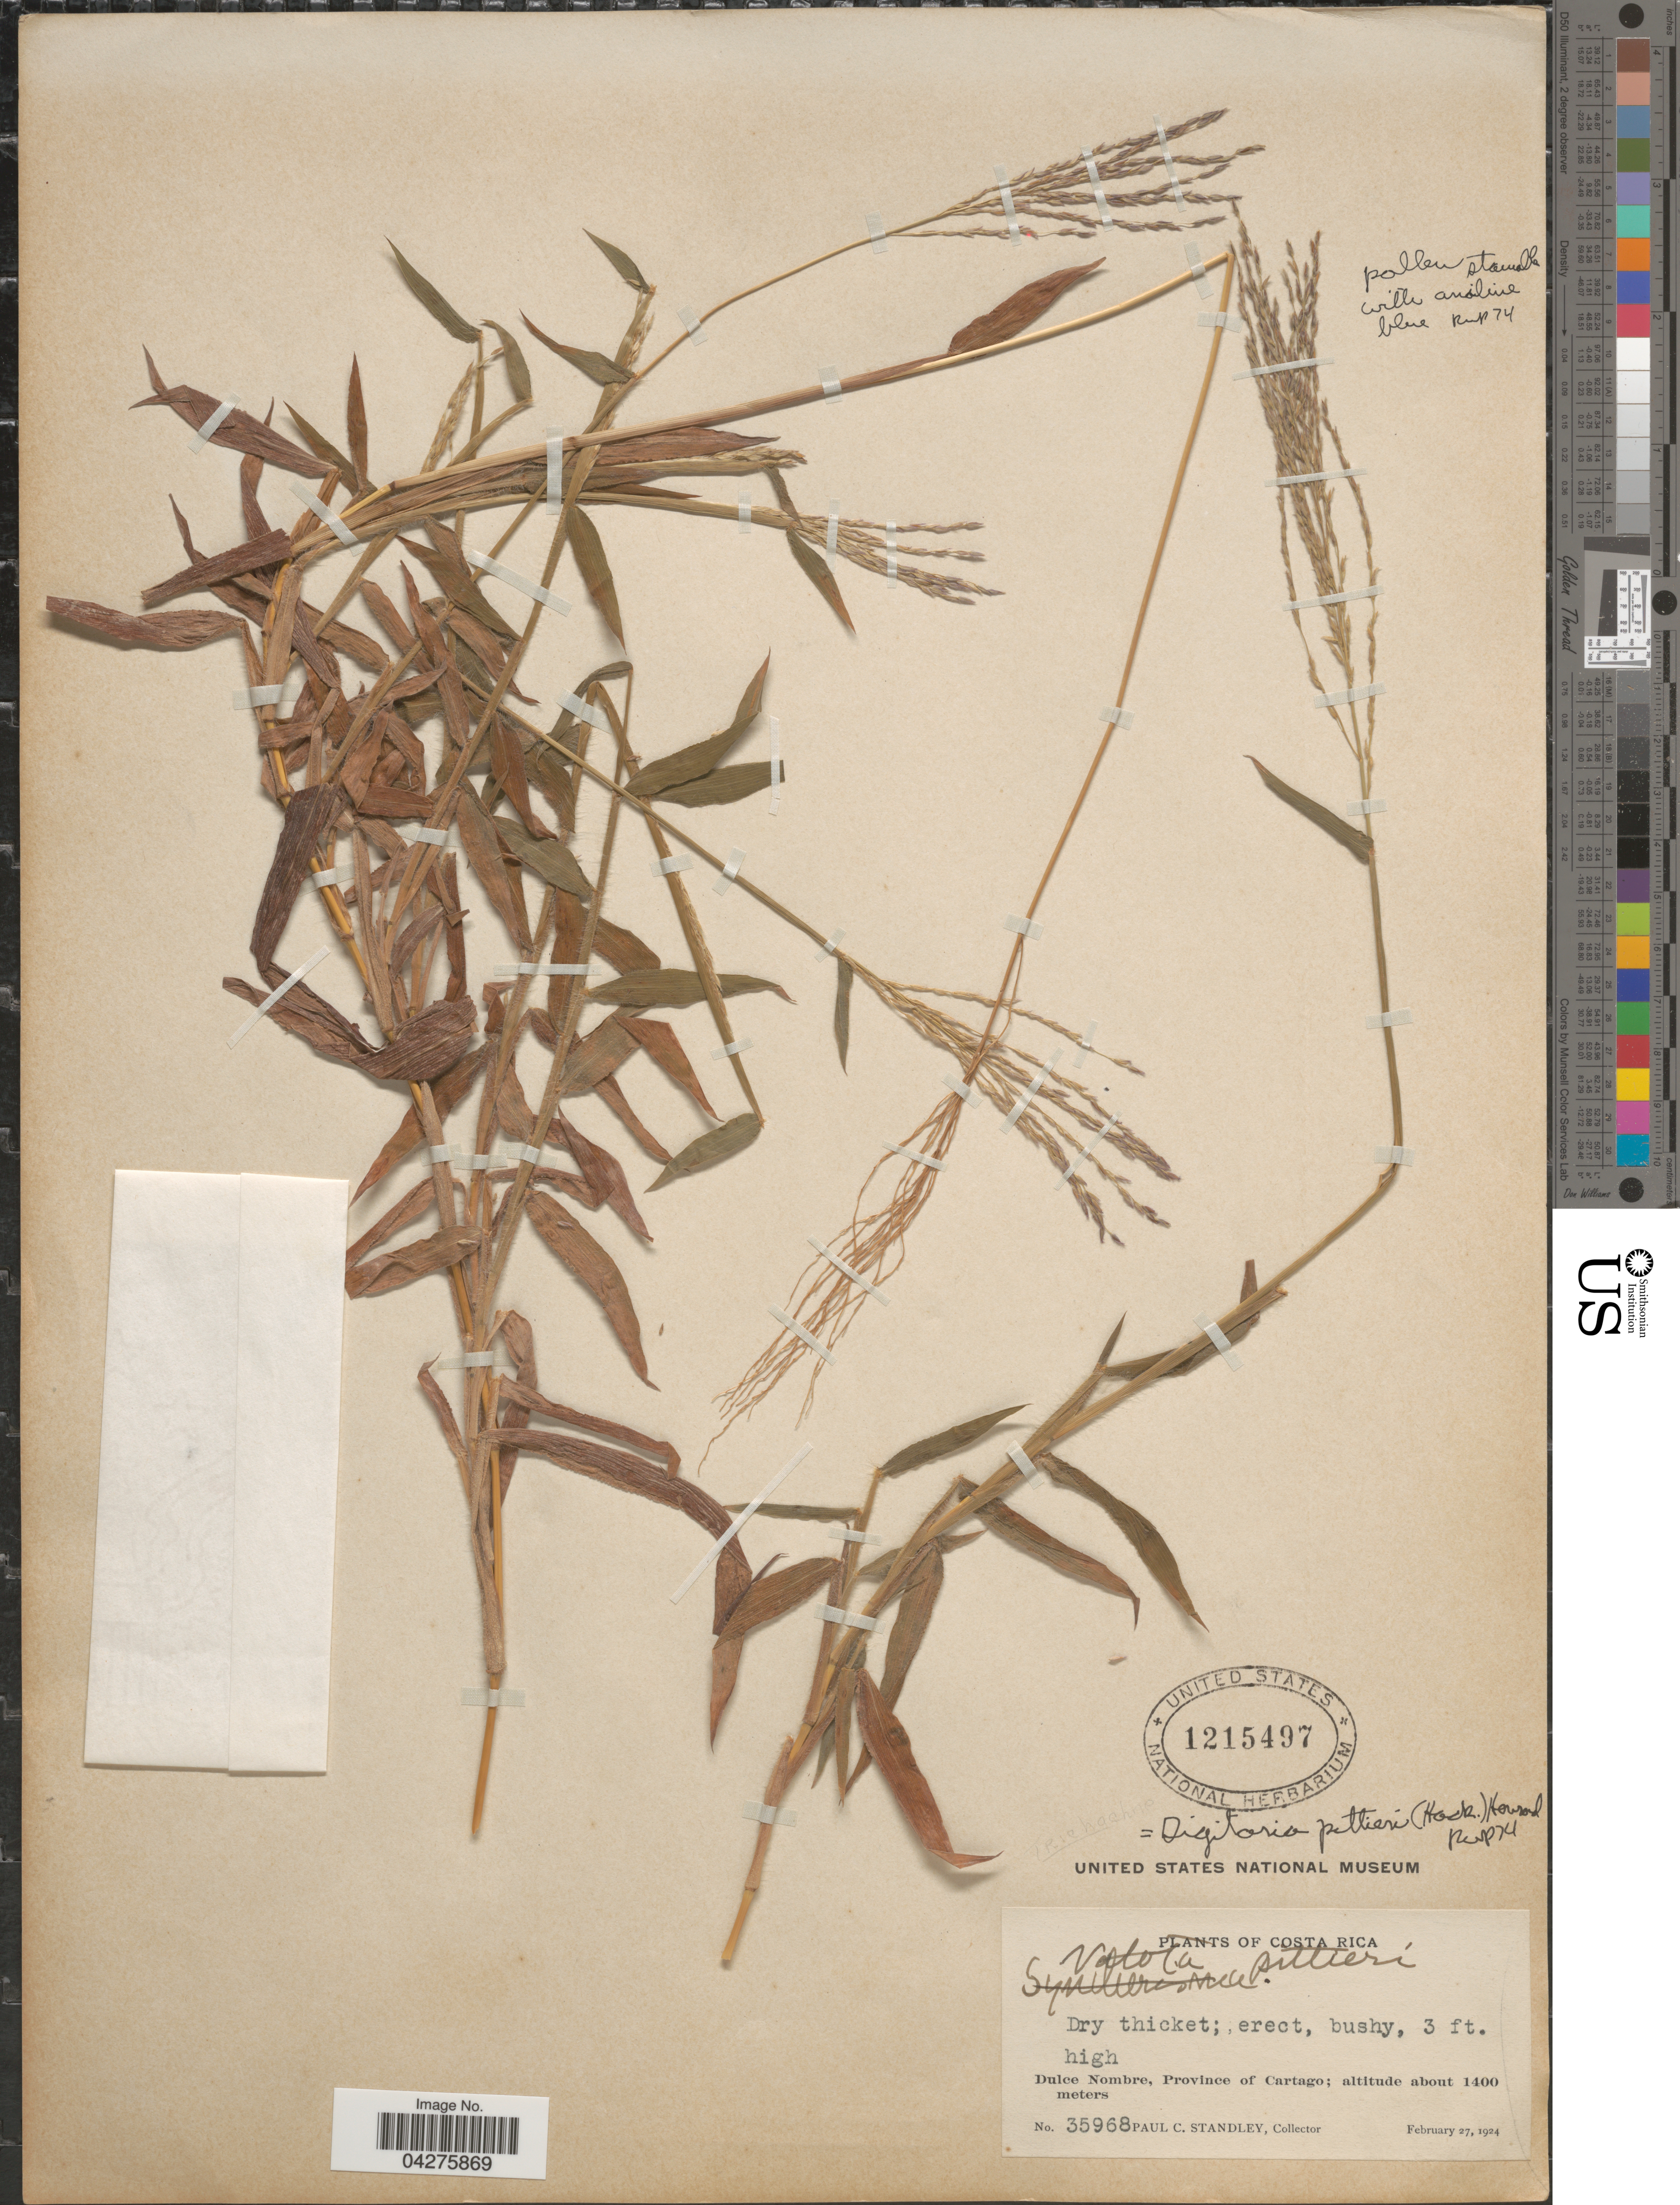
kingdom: Plantae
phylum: Tracheophyta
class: Liliopsida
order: Poales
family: Poaceae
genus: Digitaria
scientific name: Digitaria pittieri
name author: (Hack.) Henr.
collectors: P. C. Standley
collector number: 35968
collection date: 1924-02-27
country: Costa Rica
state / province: Cartago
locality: Dry thicket. Dulce Nombre.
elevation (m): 1400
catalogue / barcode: US 1215497